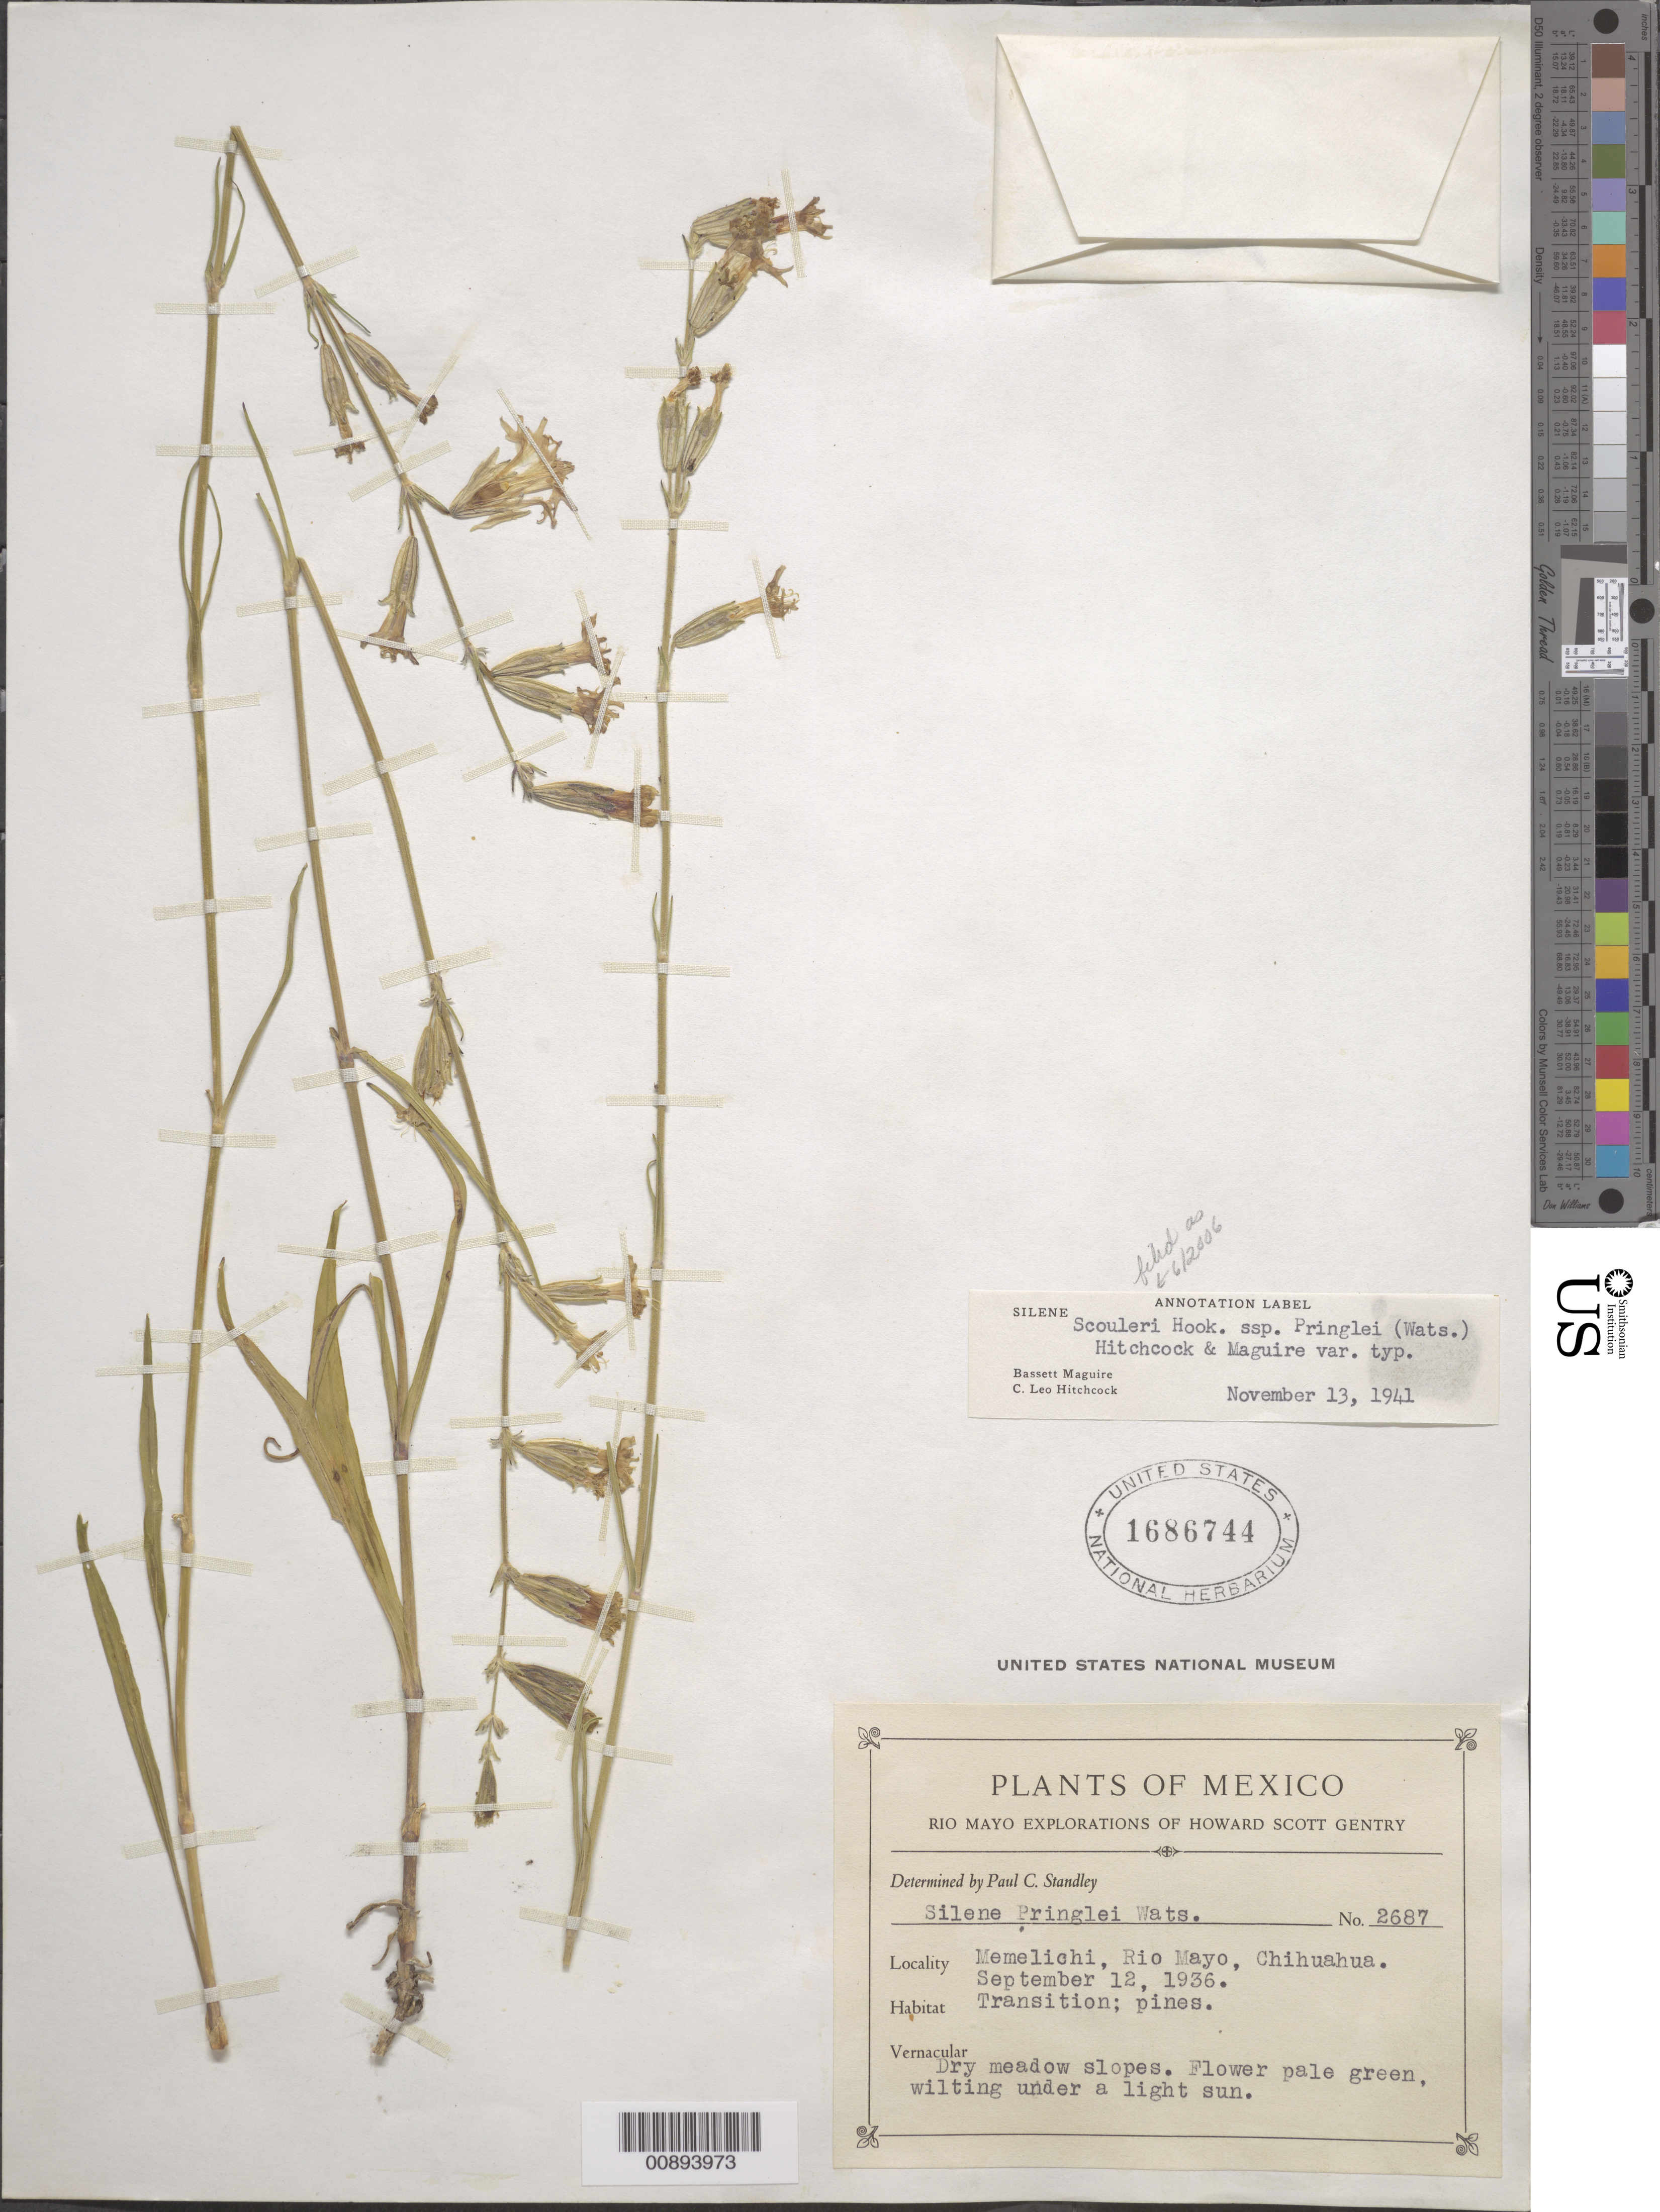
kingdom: Plantae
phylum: Tracheophyta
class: Magnoliopsida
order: Caryophyllales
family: Caryophyllaceae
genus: Silene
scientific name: Silene scouleri subsp. pringlei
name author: (S. Watson) C.L. Hitchc. & Maguire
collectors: H. S. Gentry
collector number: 2687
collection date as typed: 12 Sep 1936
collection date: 1936-09-12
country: Mexico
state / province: Chihuahua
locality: Memelichi, Río Mayo, Chihuahua.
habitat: Transition; pines. Dry meadow slopes.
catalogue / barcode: US 1686744